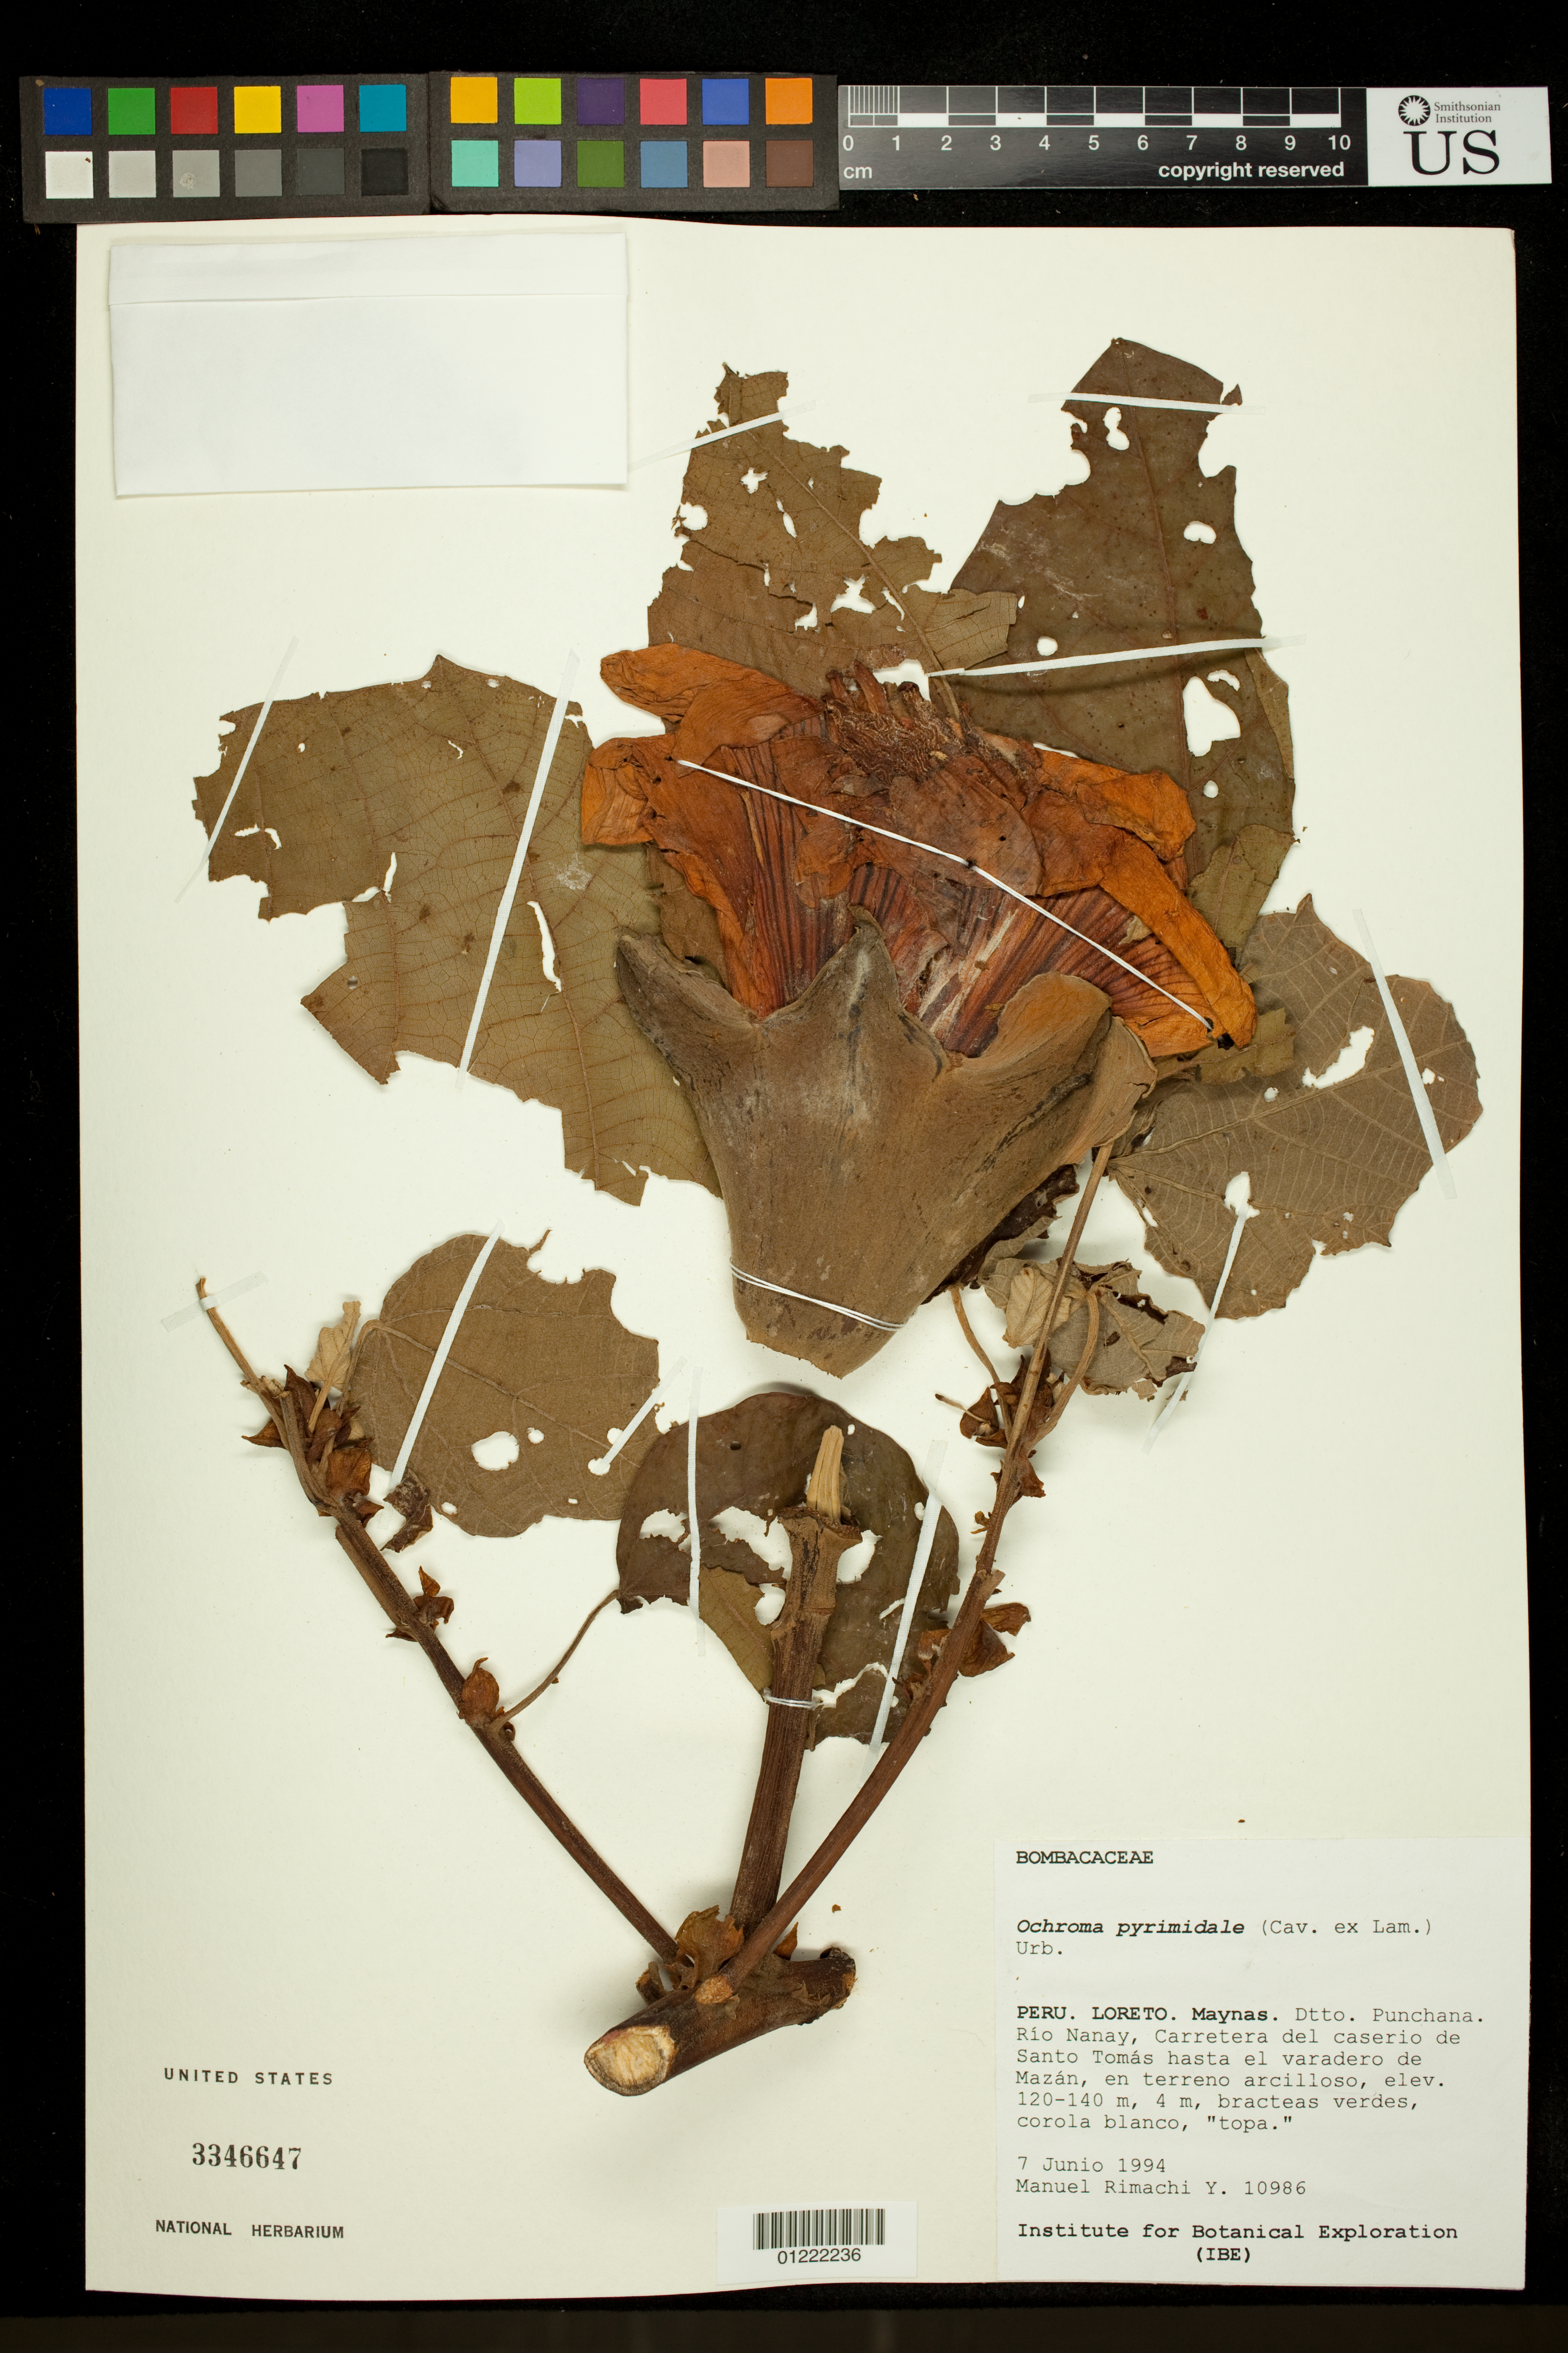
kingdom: Plantae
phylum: Tracheophyta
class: Magnoliopsida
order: Malvales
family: Malvaceae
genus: Ochroma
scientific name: Ochroma pyramidale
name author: (Cav. ex Lam.) Urb.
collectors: M. Rimachi Y.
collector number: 10986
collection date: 1994-06-07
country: Peru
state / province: Loreto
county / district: Maynas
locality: Dtto. Punchana. Rio Nanay, Carretera del casiero de Santo Tomas hasta el varadero de Mazan, en terreno arcilloso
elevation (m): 120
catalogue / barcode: US 3346647